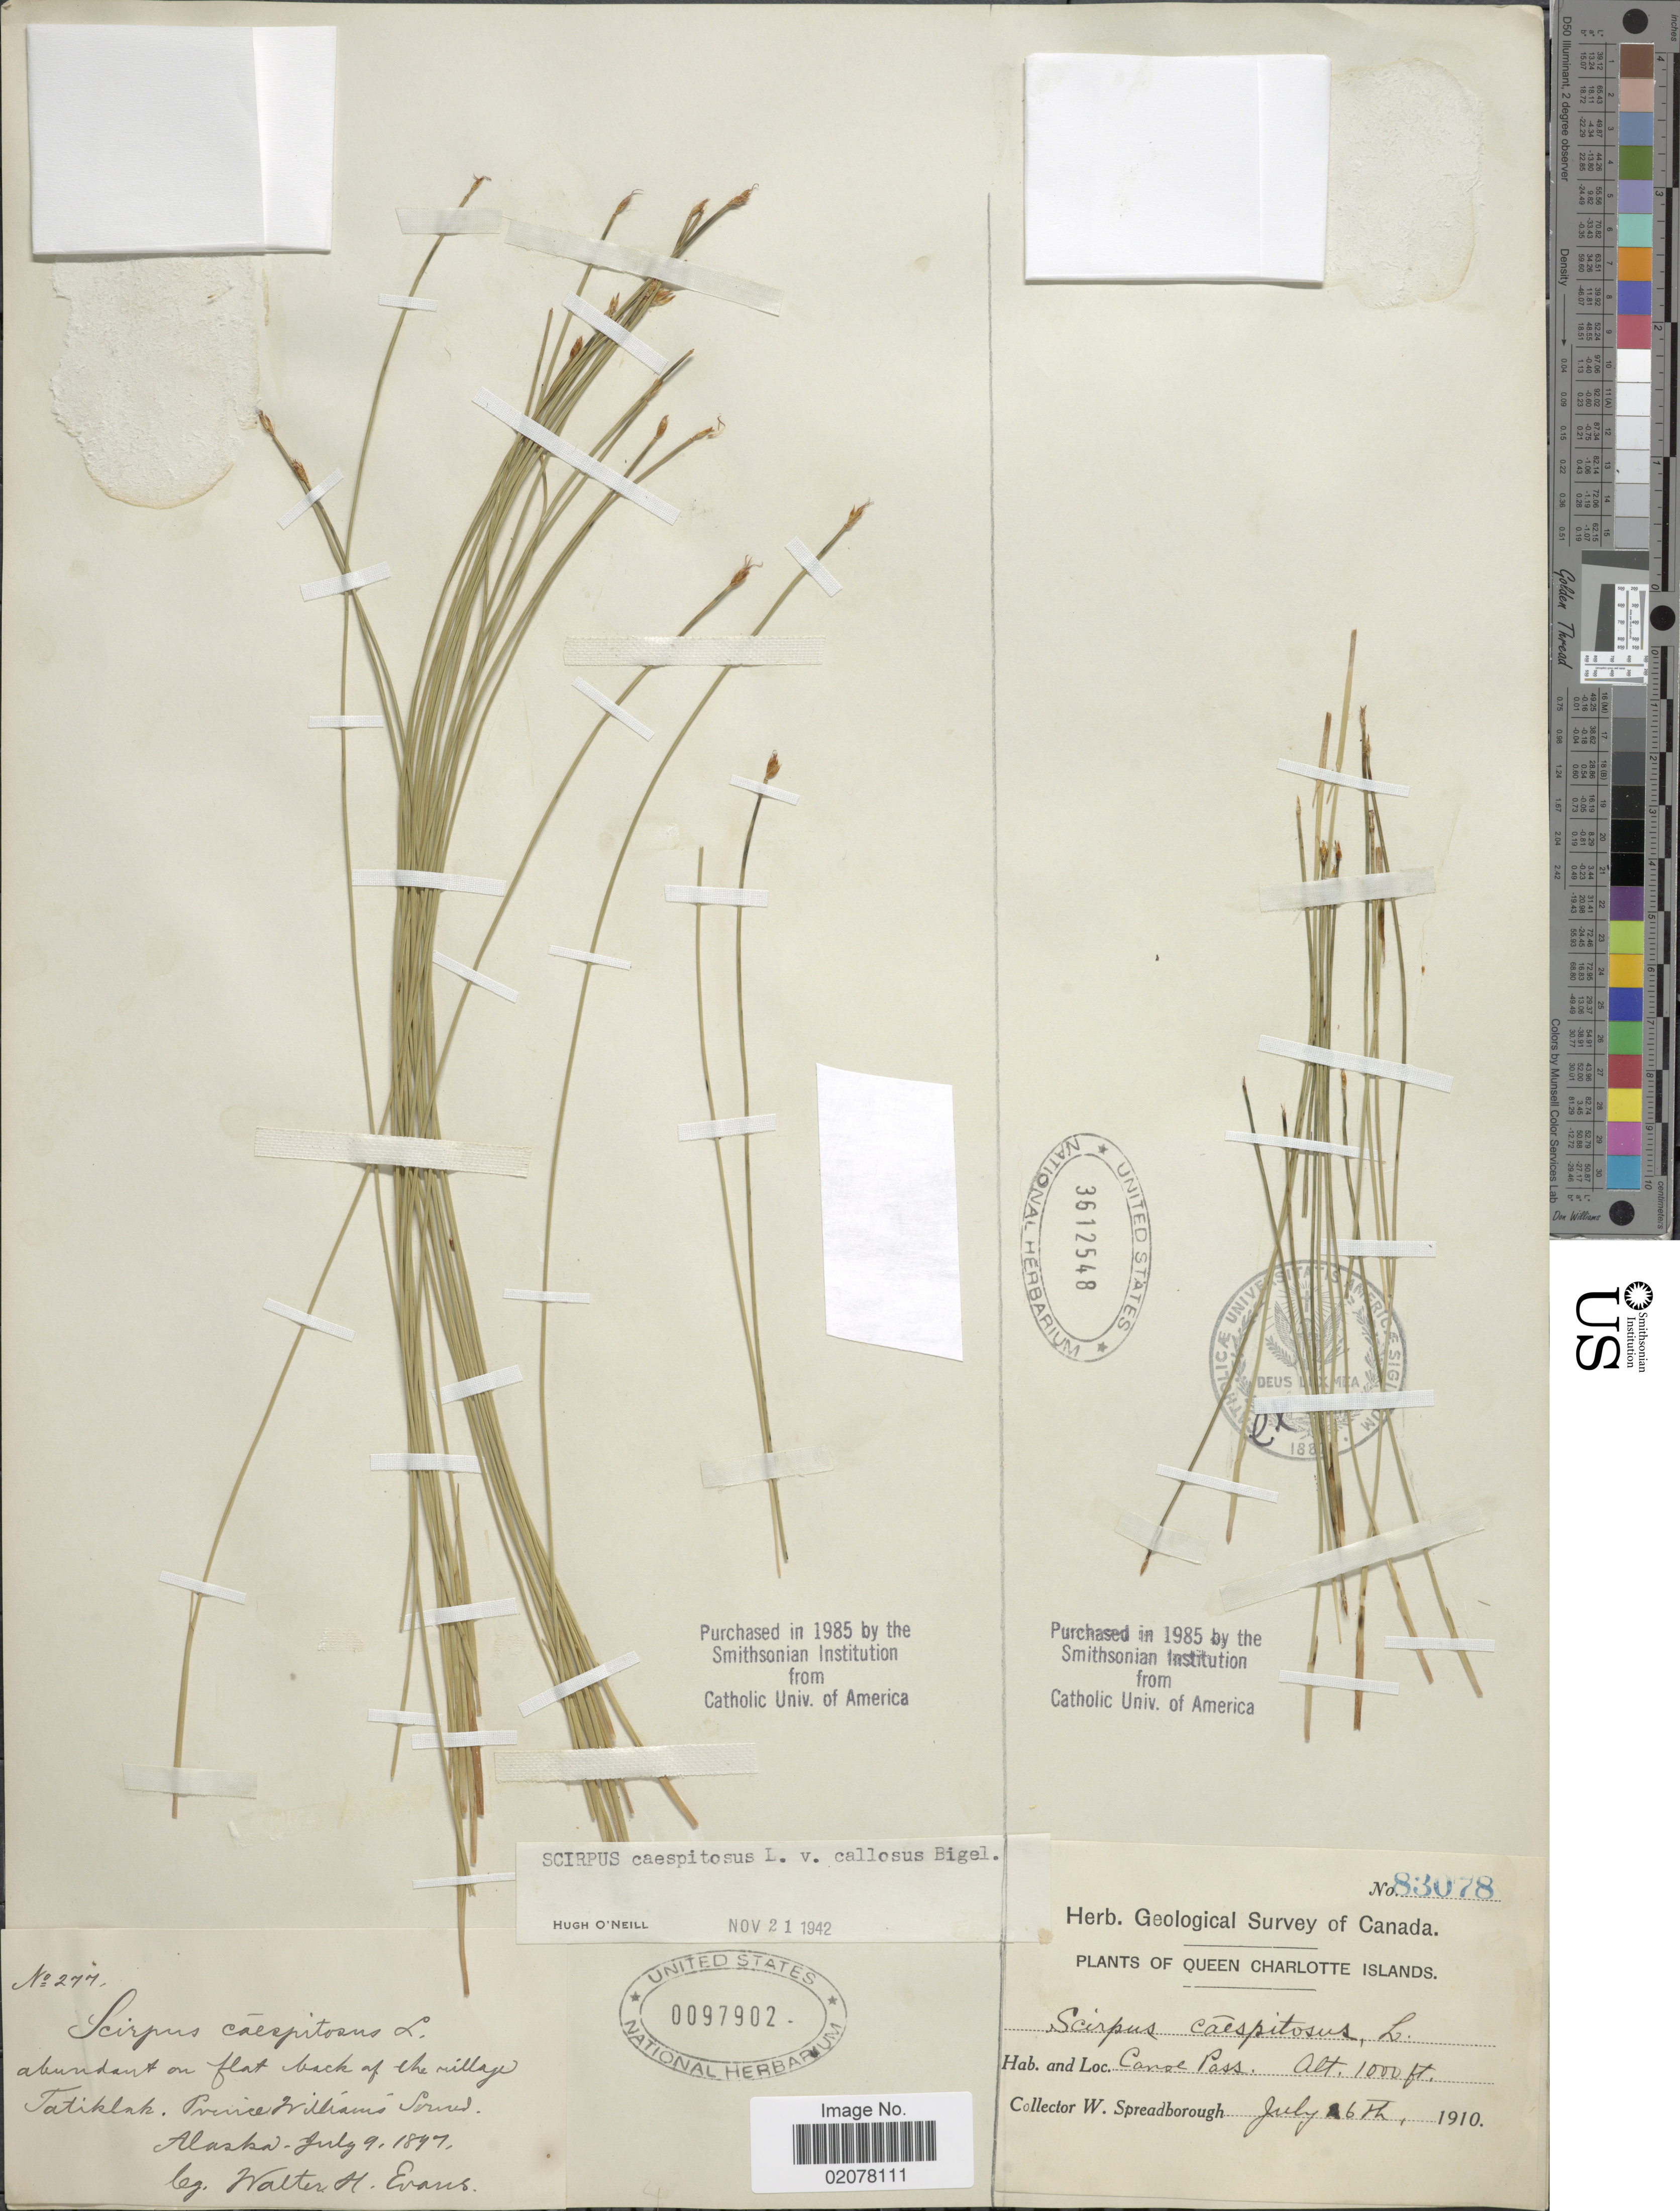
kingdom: Plantae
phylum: Tracheophyta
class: Liliopsida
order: Poales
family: Cyperaceae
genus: Trichophorum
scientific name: Trichophorum cespitosum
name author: (L.) Hartm.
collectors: W. H. Evans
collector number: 277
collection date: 1897-07-09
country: United States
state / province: Alaska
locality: Abundant on flat back of the village Tatiklah. Prince Williams Sound. Alaska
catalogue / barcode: US 97902